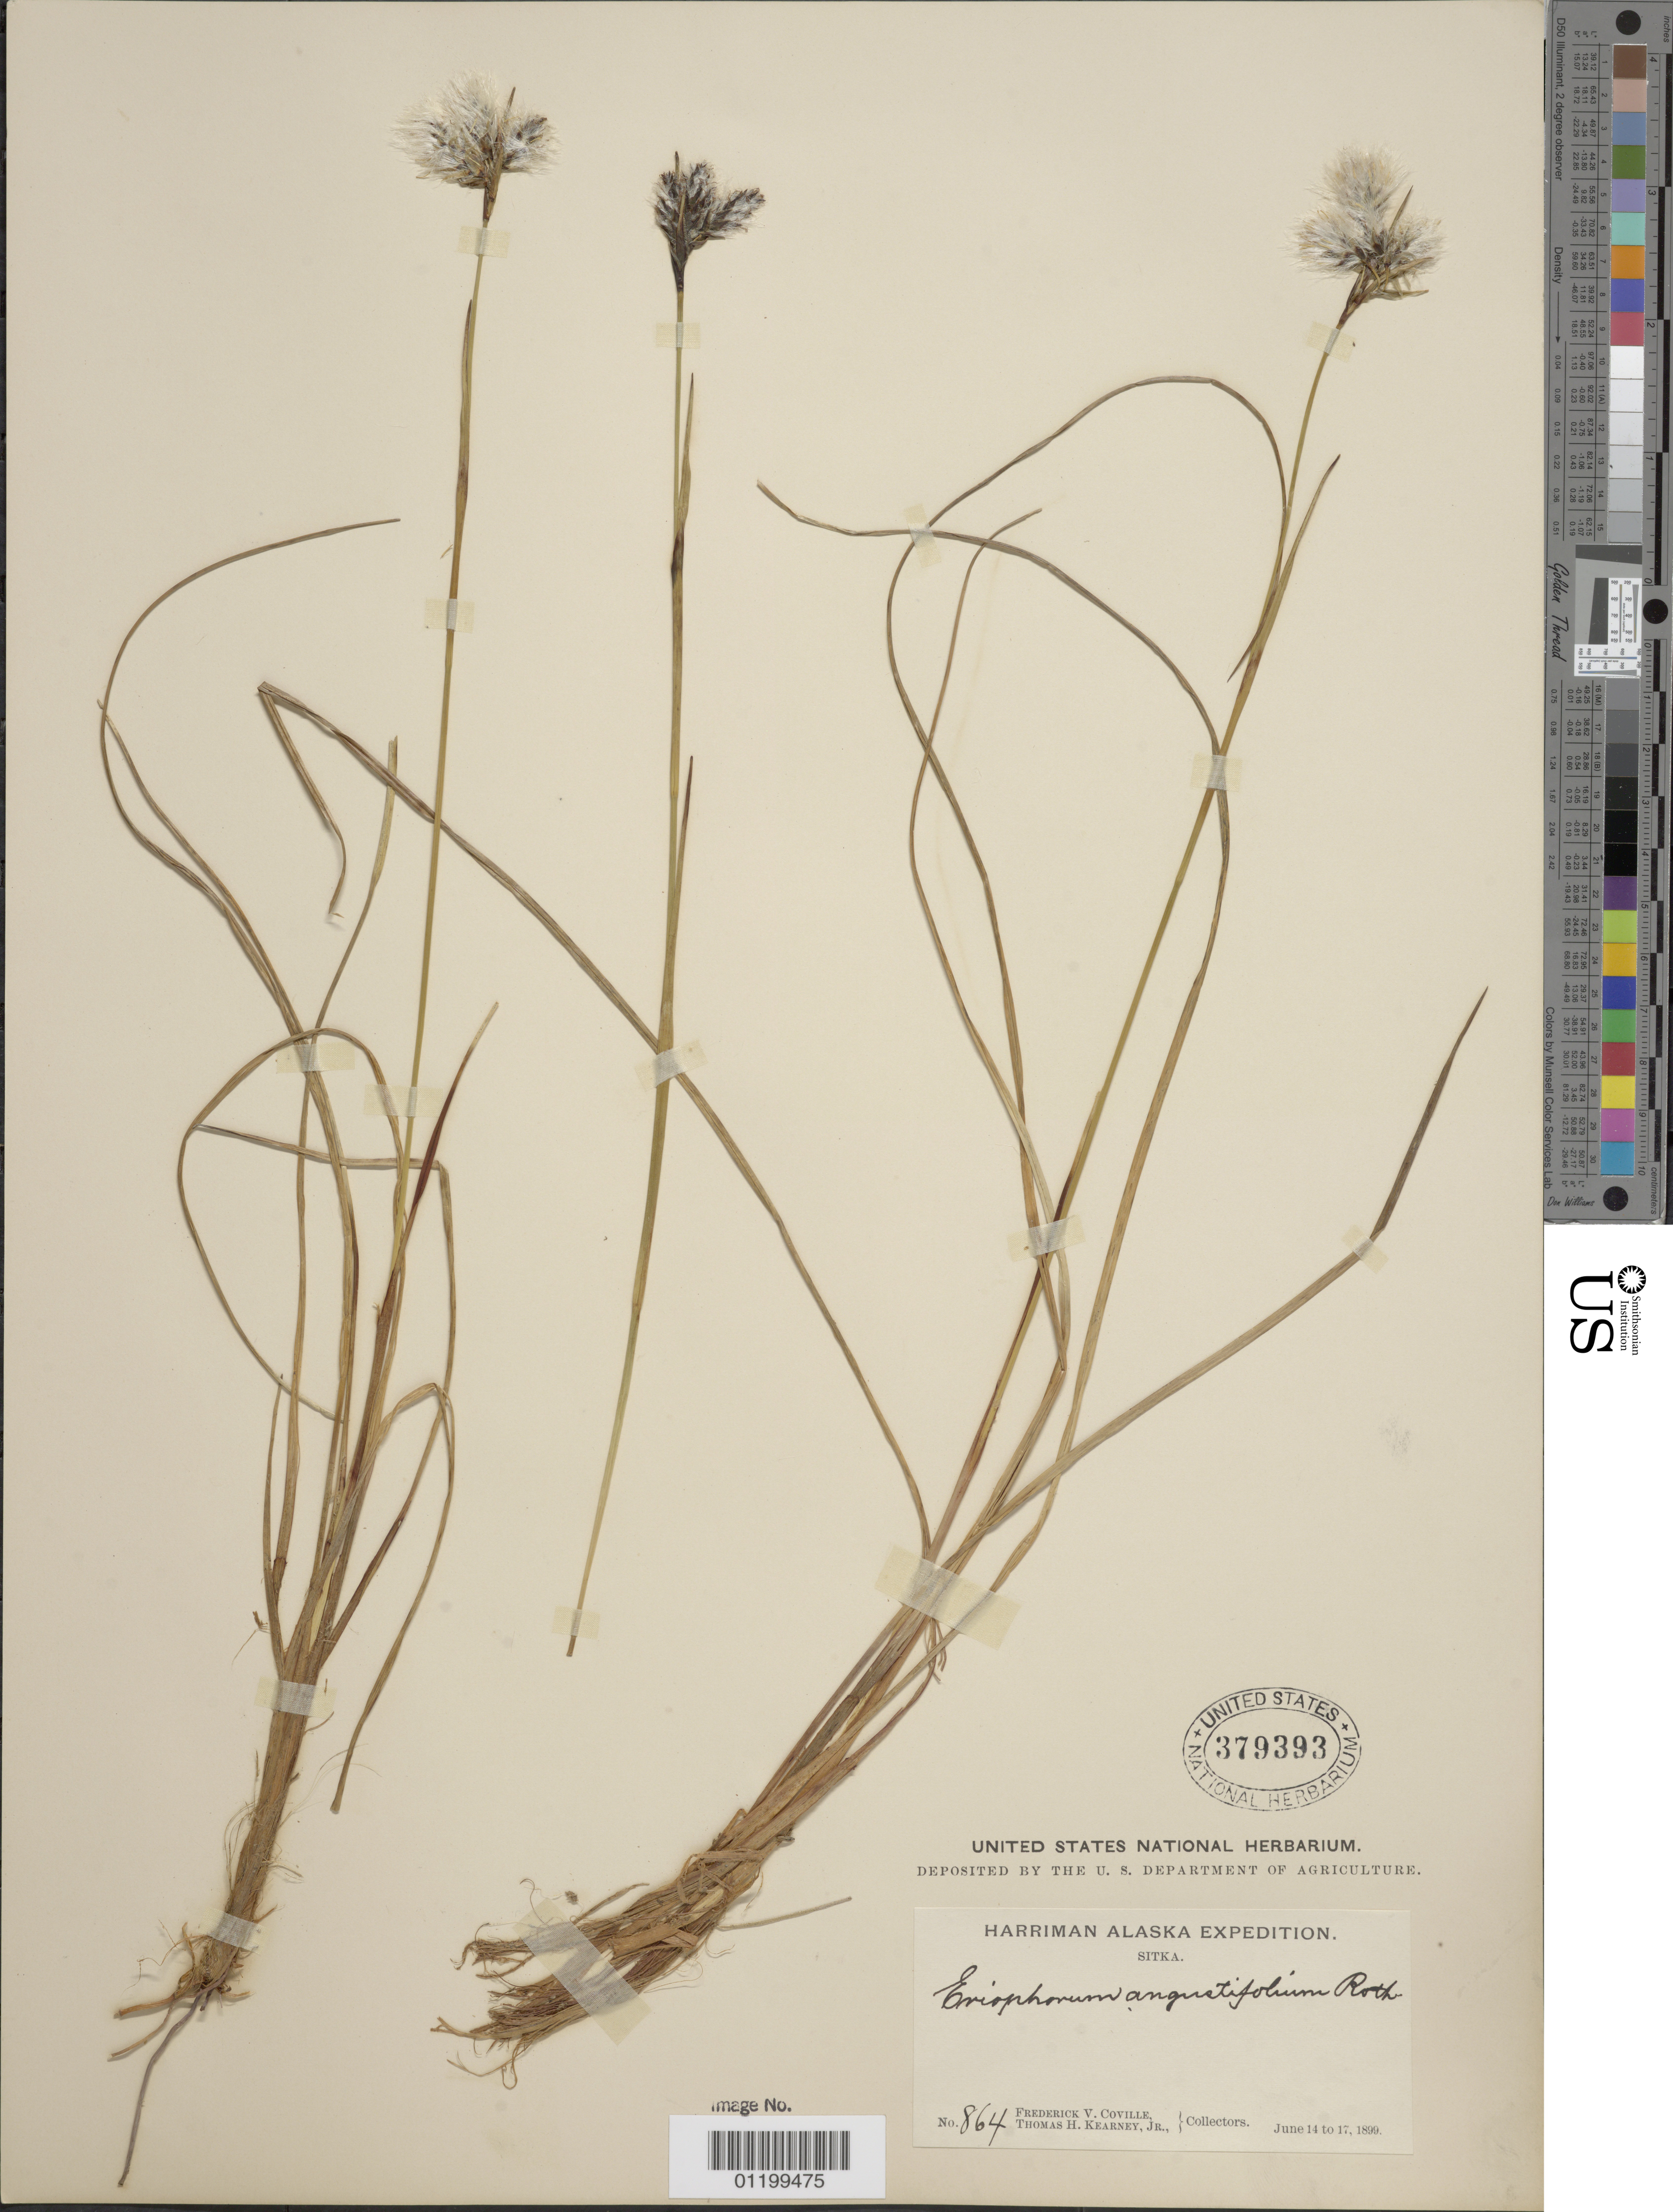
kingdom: Plantae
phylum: Tracheophyta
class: Liliopsida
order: Poales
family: Cyperaceae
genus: Eriophorum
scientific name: Eriophorum angustifolium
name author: Honck.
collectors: F. V. Coville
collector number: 864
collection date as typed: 14 Jun 1899 to 17 Jun 1899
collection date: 1899-06-14/1899-06-17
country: United States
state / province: Alaska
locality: Sitka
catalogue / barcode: US 379393